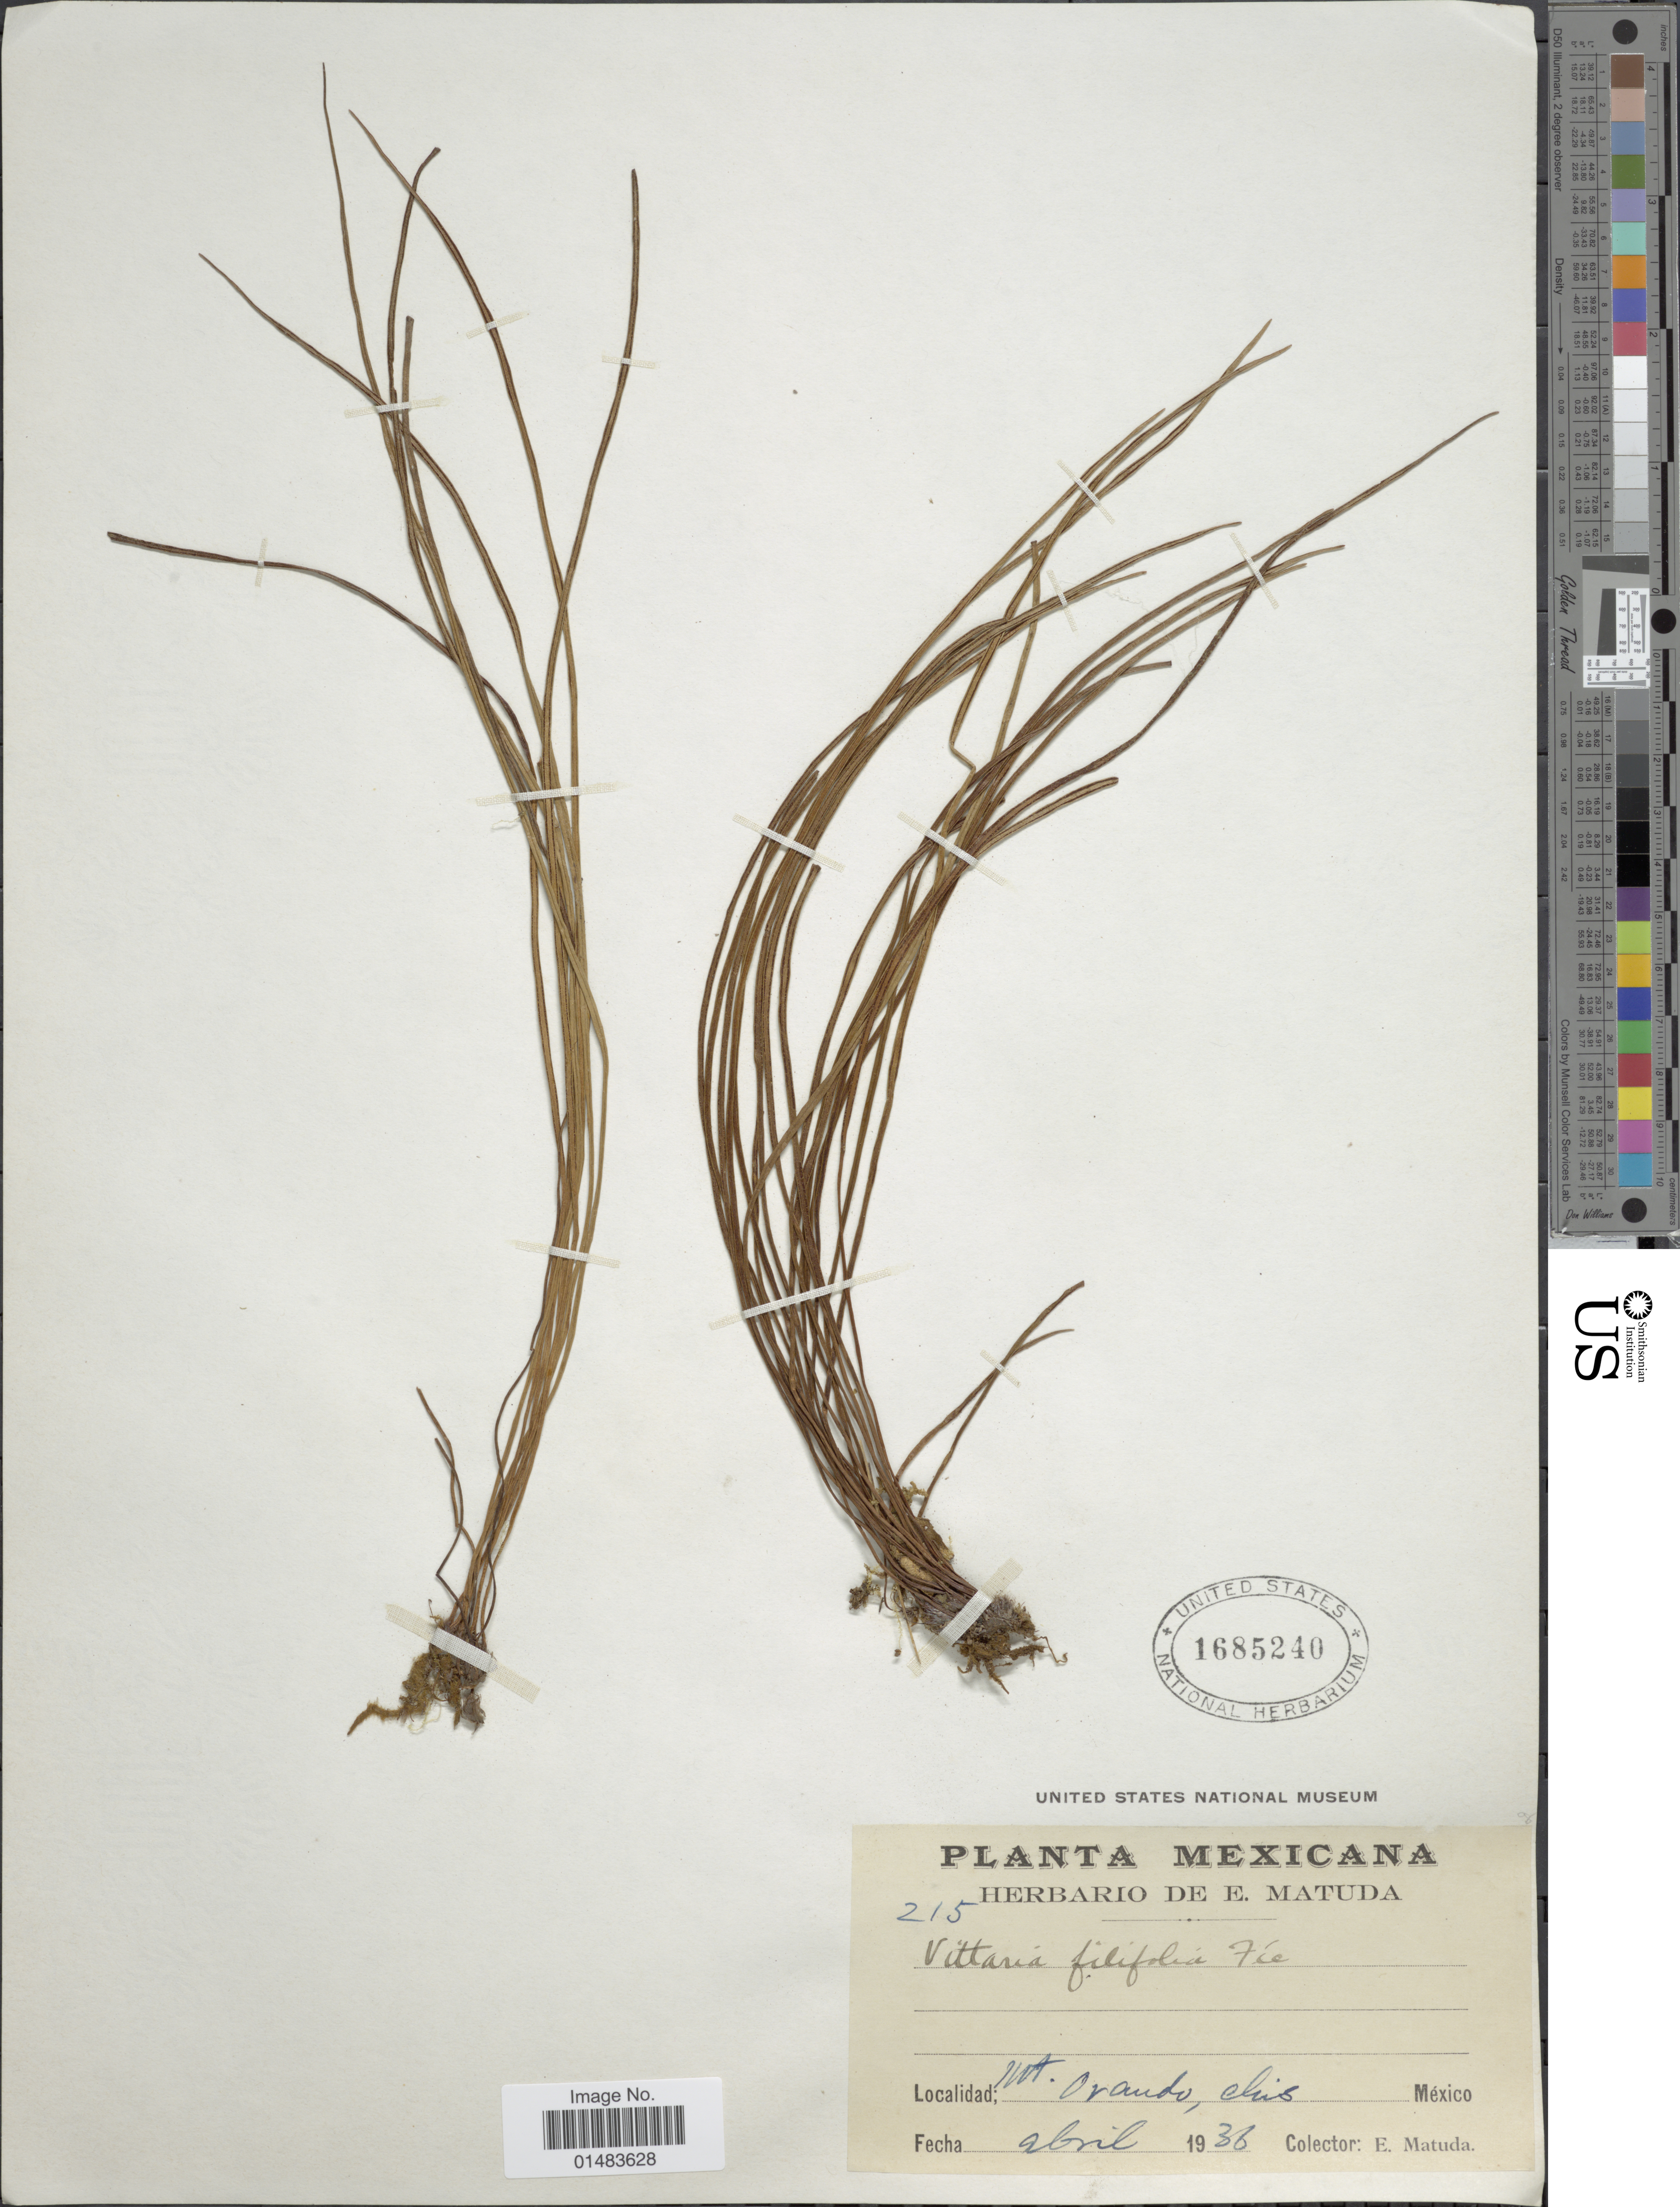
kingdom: Plantae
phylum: Tracheophyta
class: Polypodiopsida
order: Polypodiales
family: Pteridaceae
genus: Vittaria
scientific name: Vittaria graminifolia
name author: Kaulf.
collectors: E. Matuda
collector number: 215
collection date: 1936-04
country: Mexico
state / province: Chiapas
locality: Mt. Orando, Chis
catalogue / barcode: US 1685240